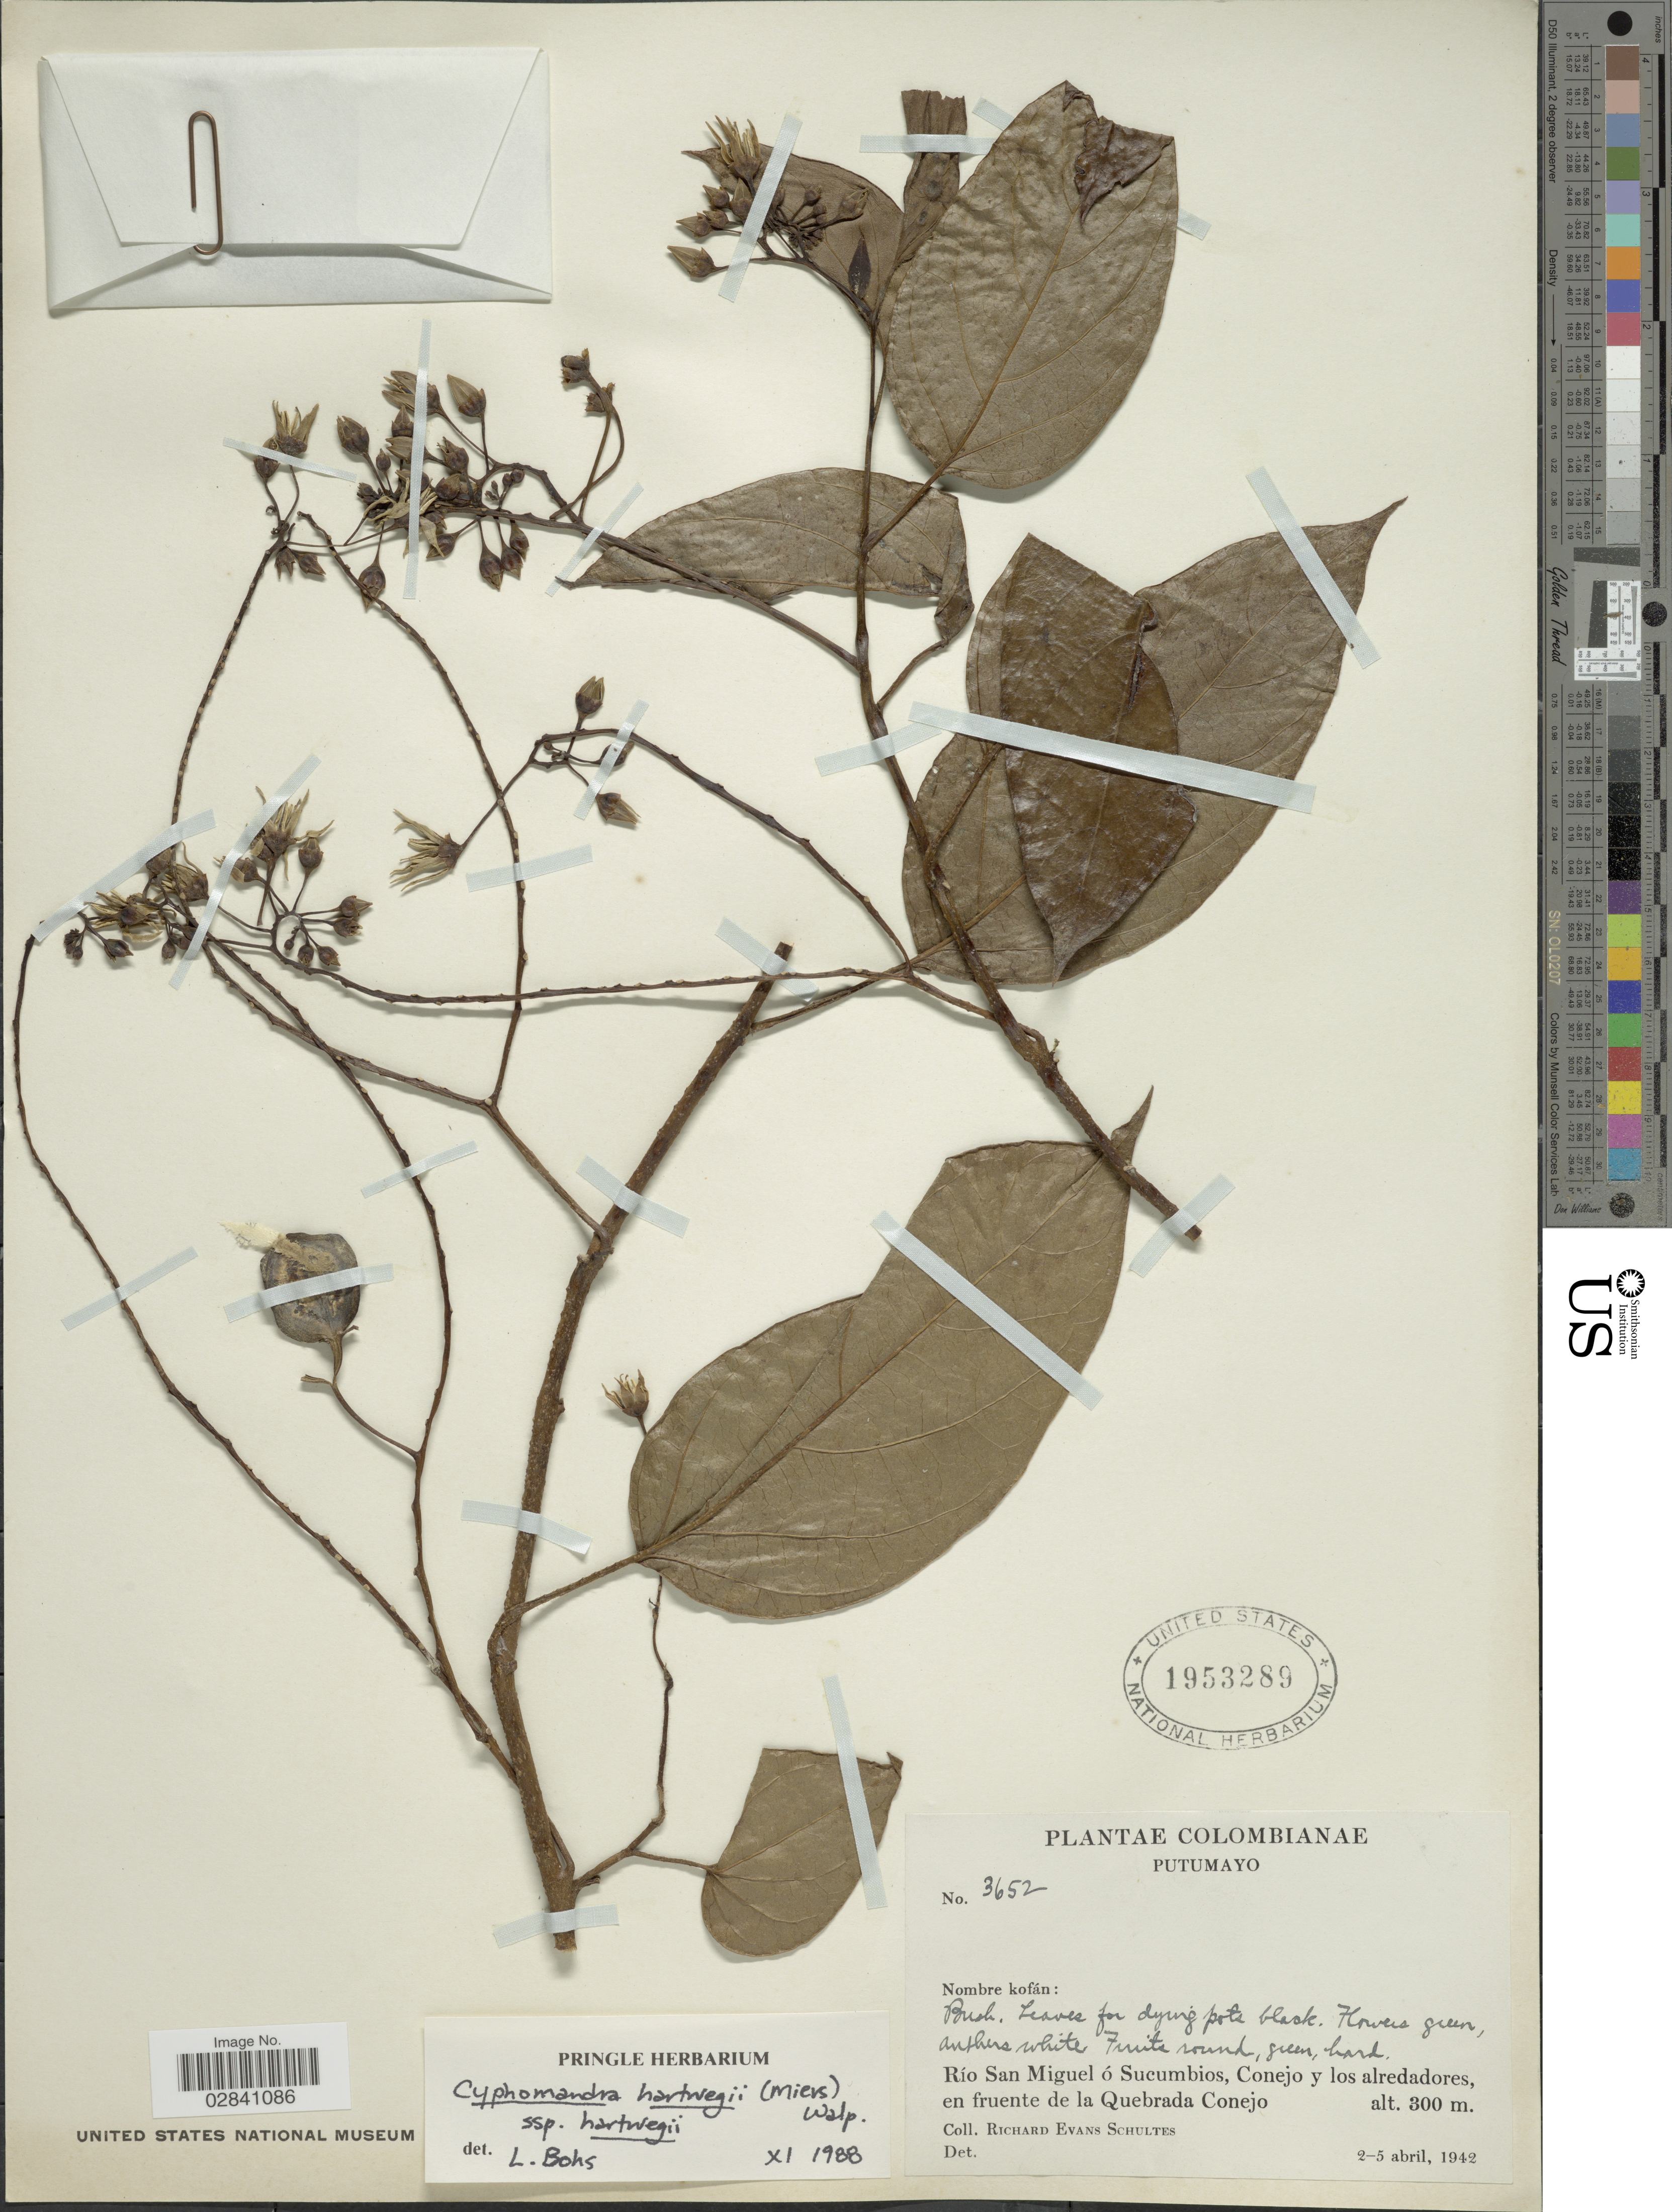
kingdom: Plantae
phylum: Tracheophyta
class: Magnoliopsida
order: Solanales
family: Solanaceae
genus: Cyphomandra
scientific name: Cyphomandra hartwegii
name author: (Miers) Sendtn. ex Walp.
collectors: R. E. Schultes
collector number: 3652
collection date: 1942-04-02/1942-04-05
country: Colombia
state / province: Putumayo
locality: Río San Miguel ó Sucumbios, Conejo y los alredadores, en fruente de la Quebrada Conejo.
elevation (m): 300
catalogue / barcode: US 1953289